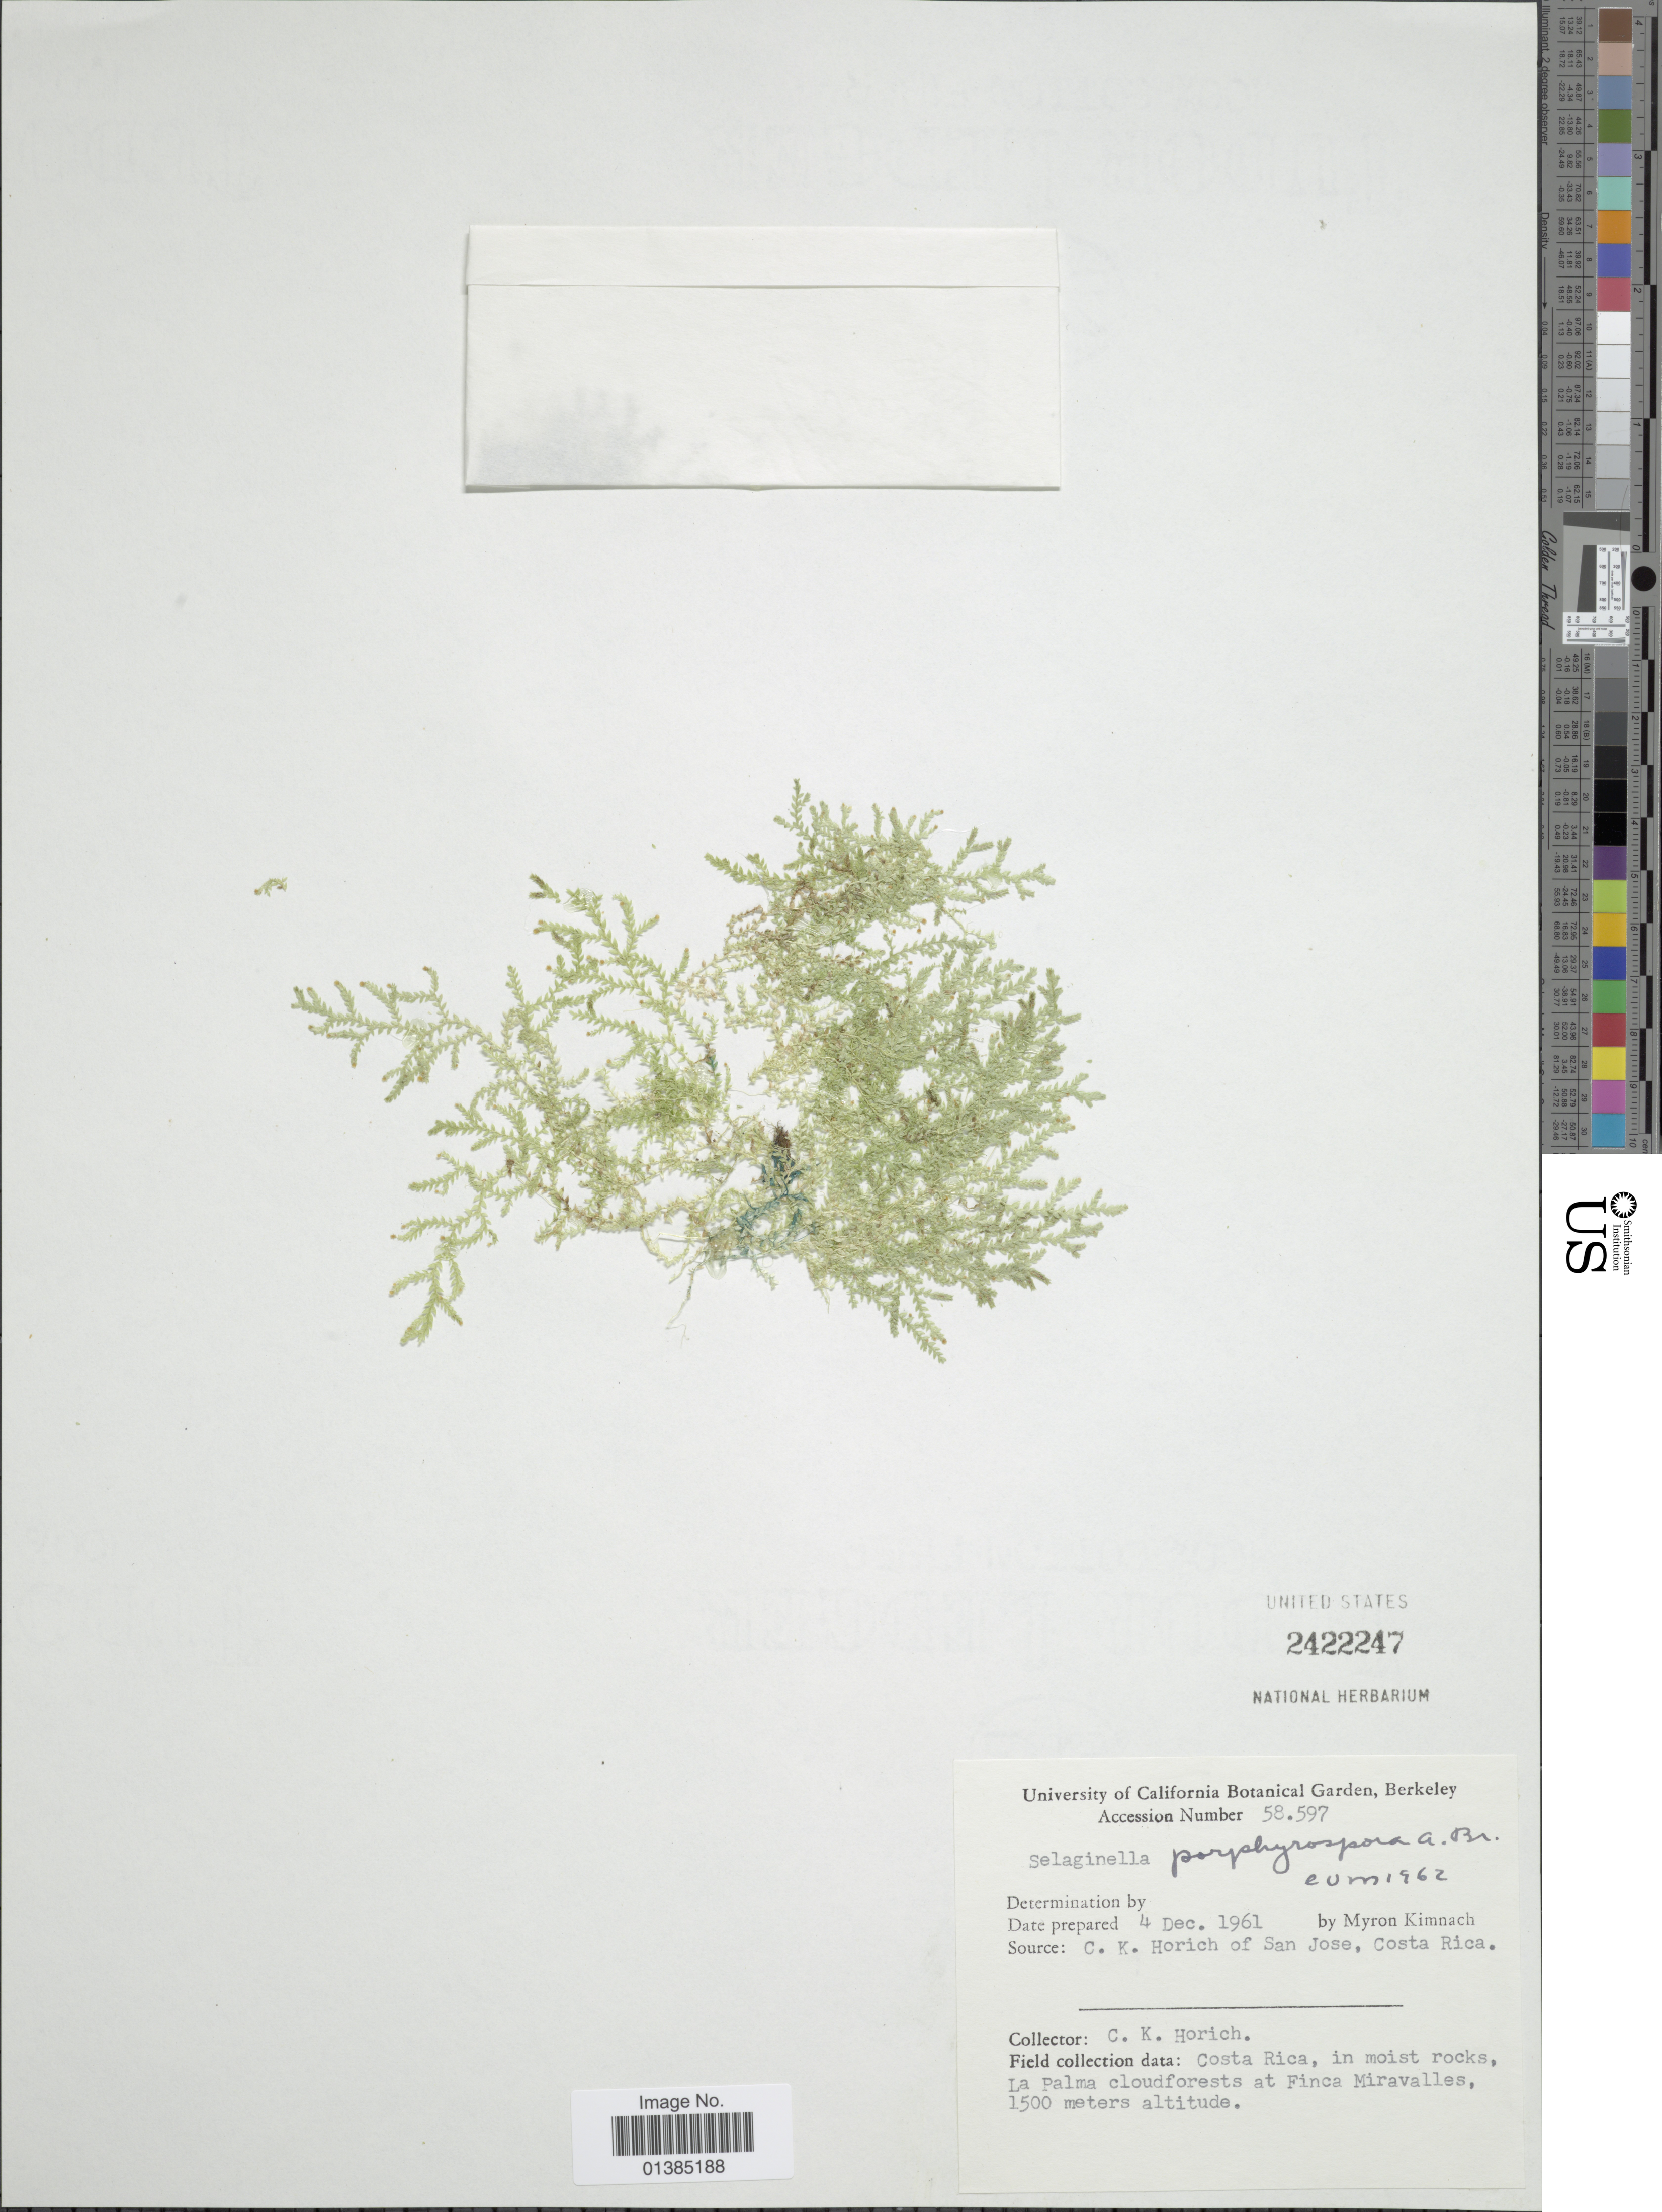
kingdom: Plantae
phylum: Tracheophyta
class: Lycopodiopsida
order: Selaginellales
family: Selaginellaceae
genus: Selaginella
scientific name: Selaginella porphyrospora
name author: A. Braun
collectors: C. K. Horich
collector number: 58597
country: Costa Rica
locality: In moist rocks, La Palma cloudforests at Finca Miravalles.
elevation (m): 1500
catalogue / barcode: US 2422247